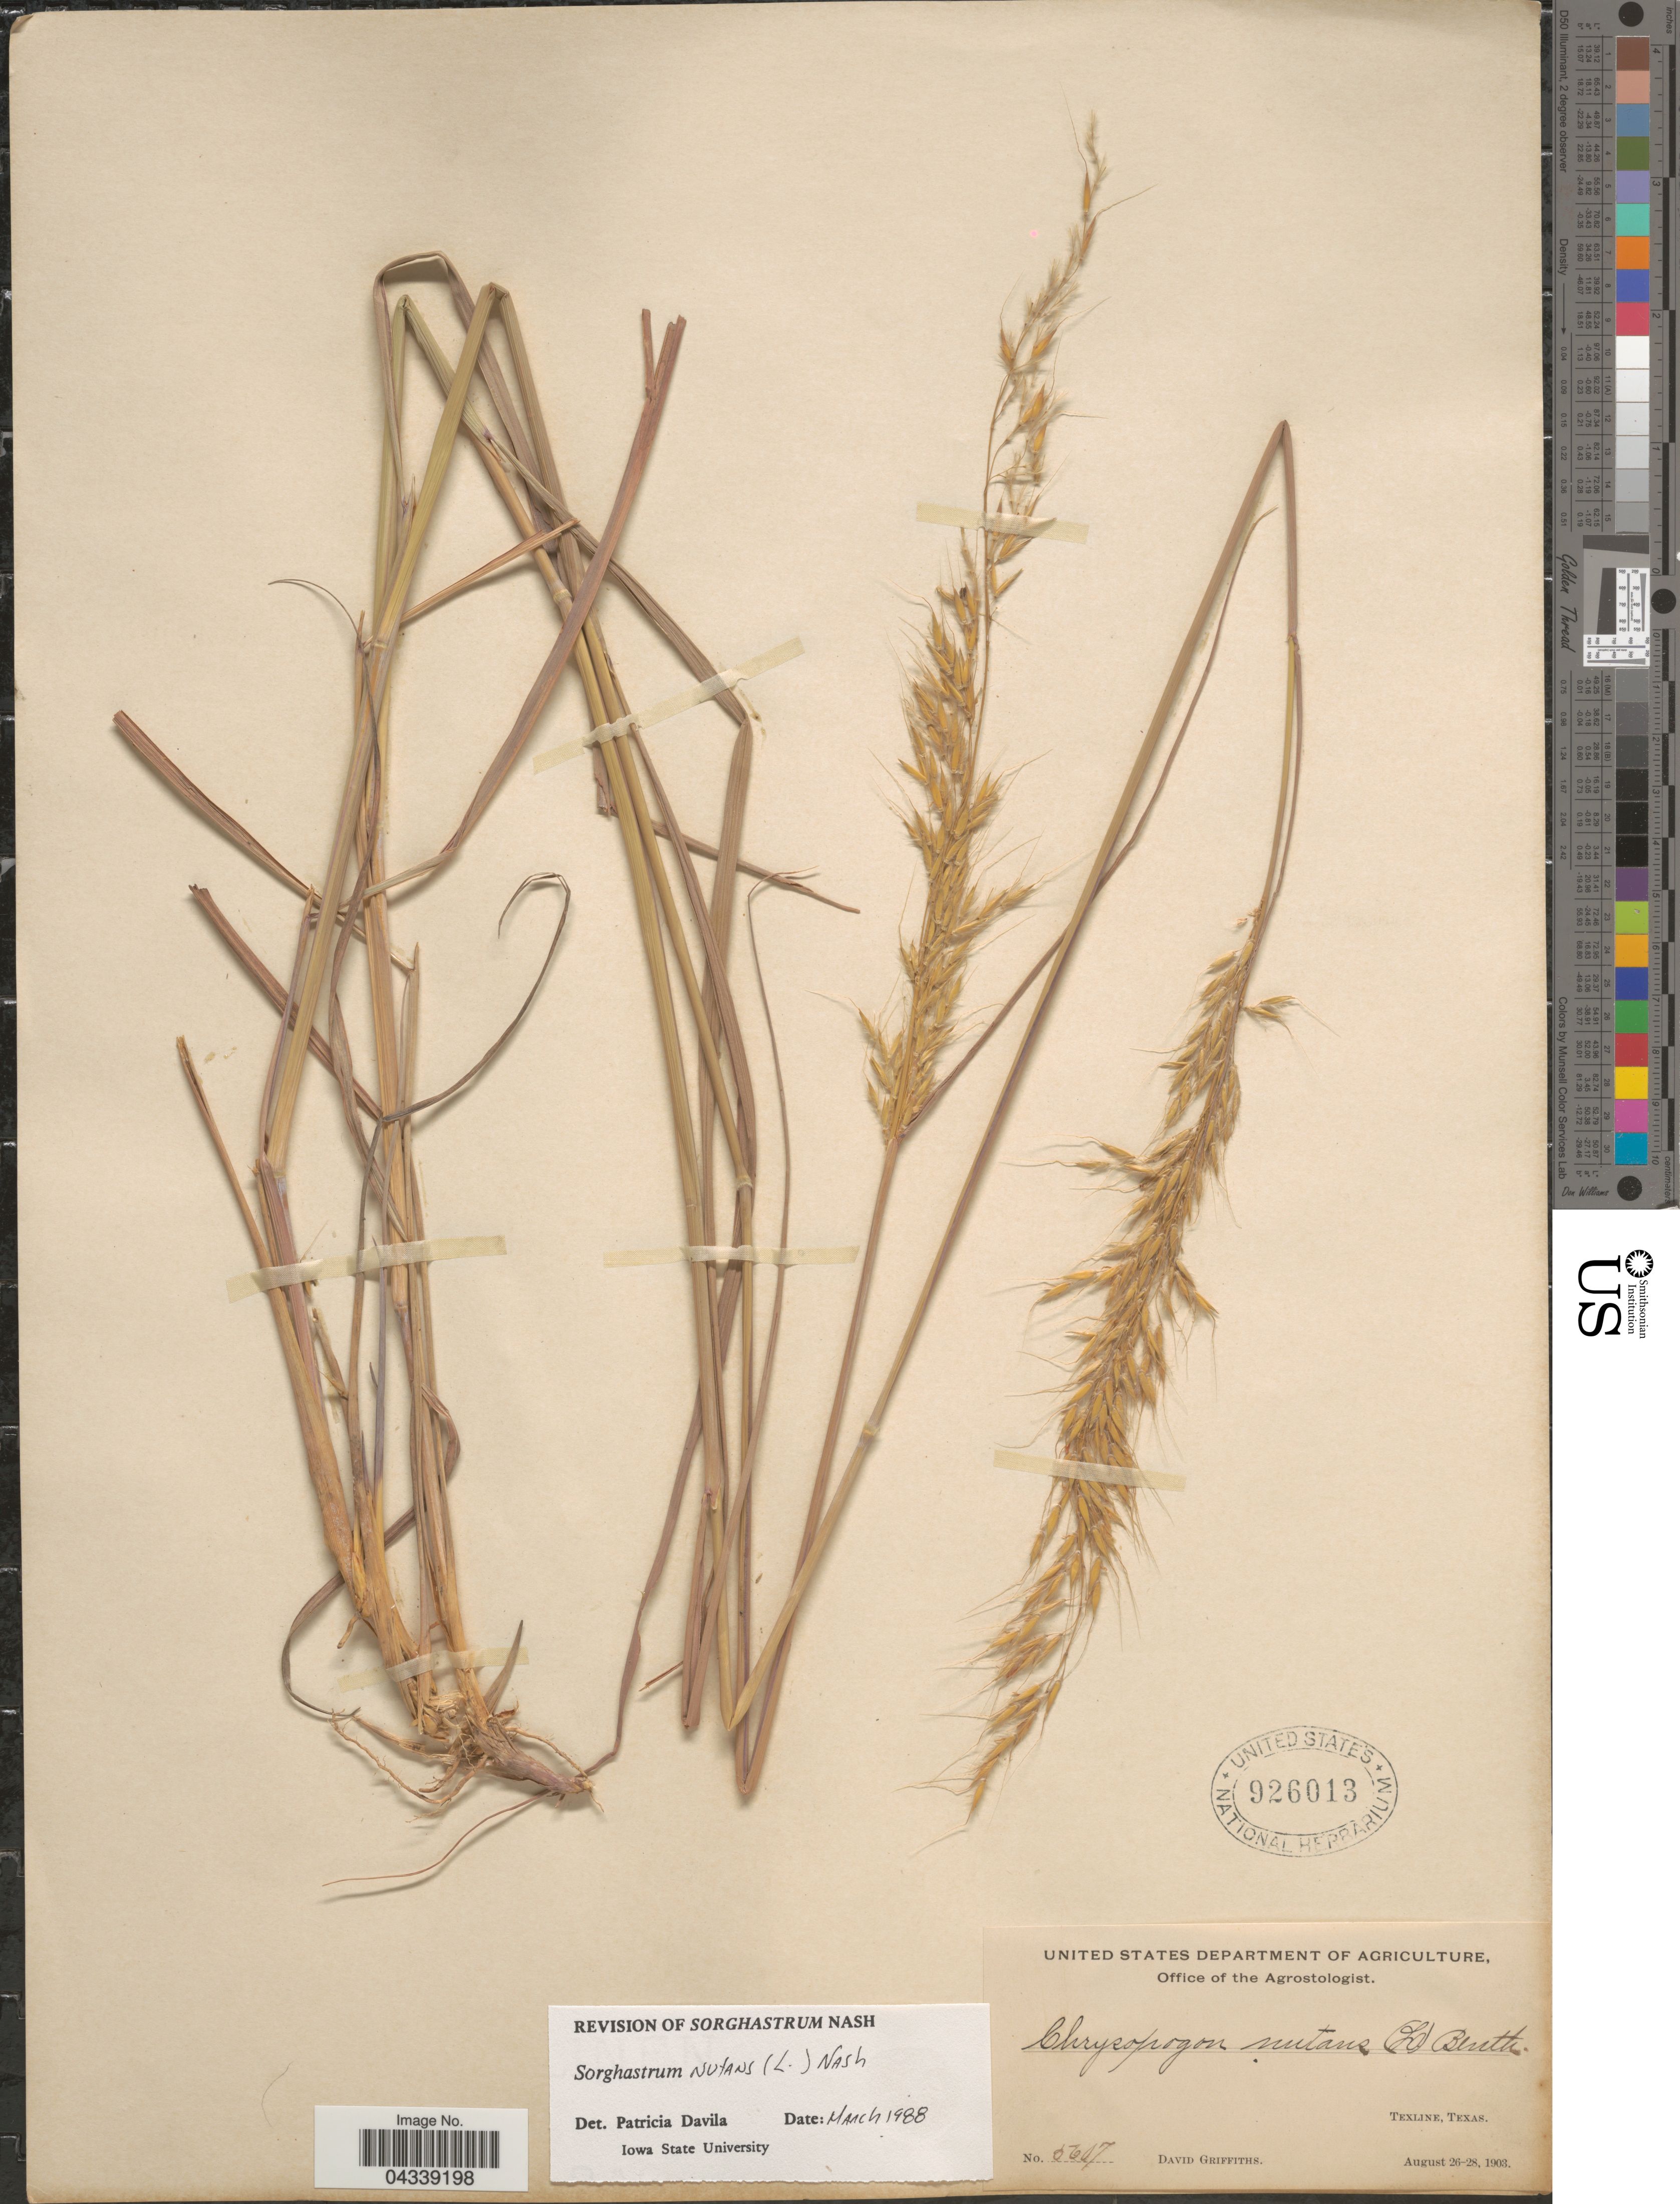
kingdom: Plantae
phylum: Tracheophyta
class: Liliopsida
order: Poales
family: Poaceae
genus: Sorghastrum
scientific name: Sorghastrum nutans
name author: (L.) Nash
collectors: D. Griffiths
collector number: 5607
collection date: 1903-08-26/1903-08-28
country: United States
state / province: Texas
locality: Texline.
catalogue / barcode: US 926013